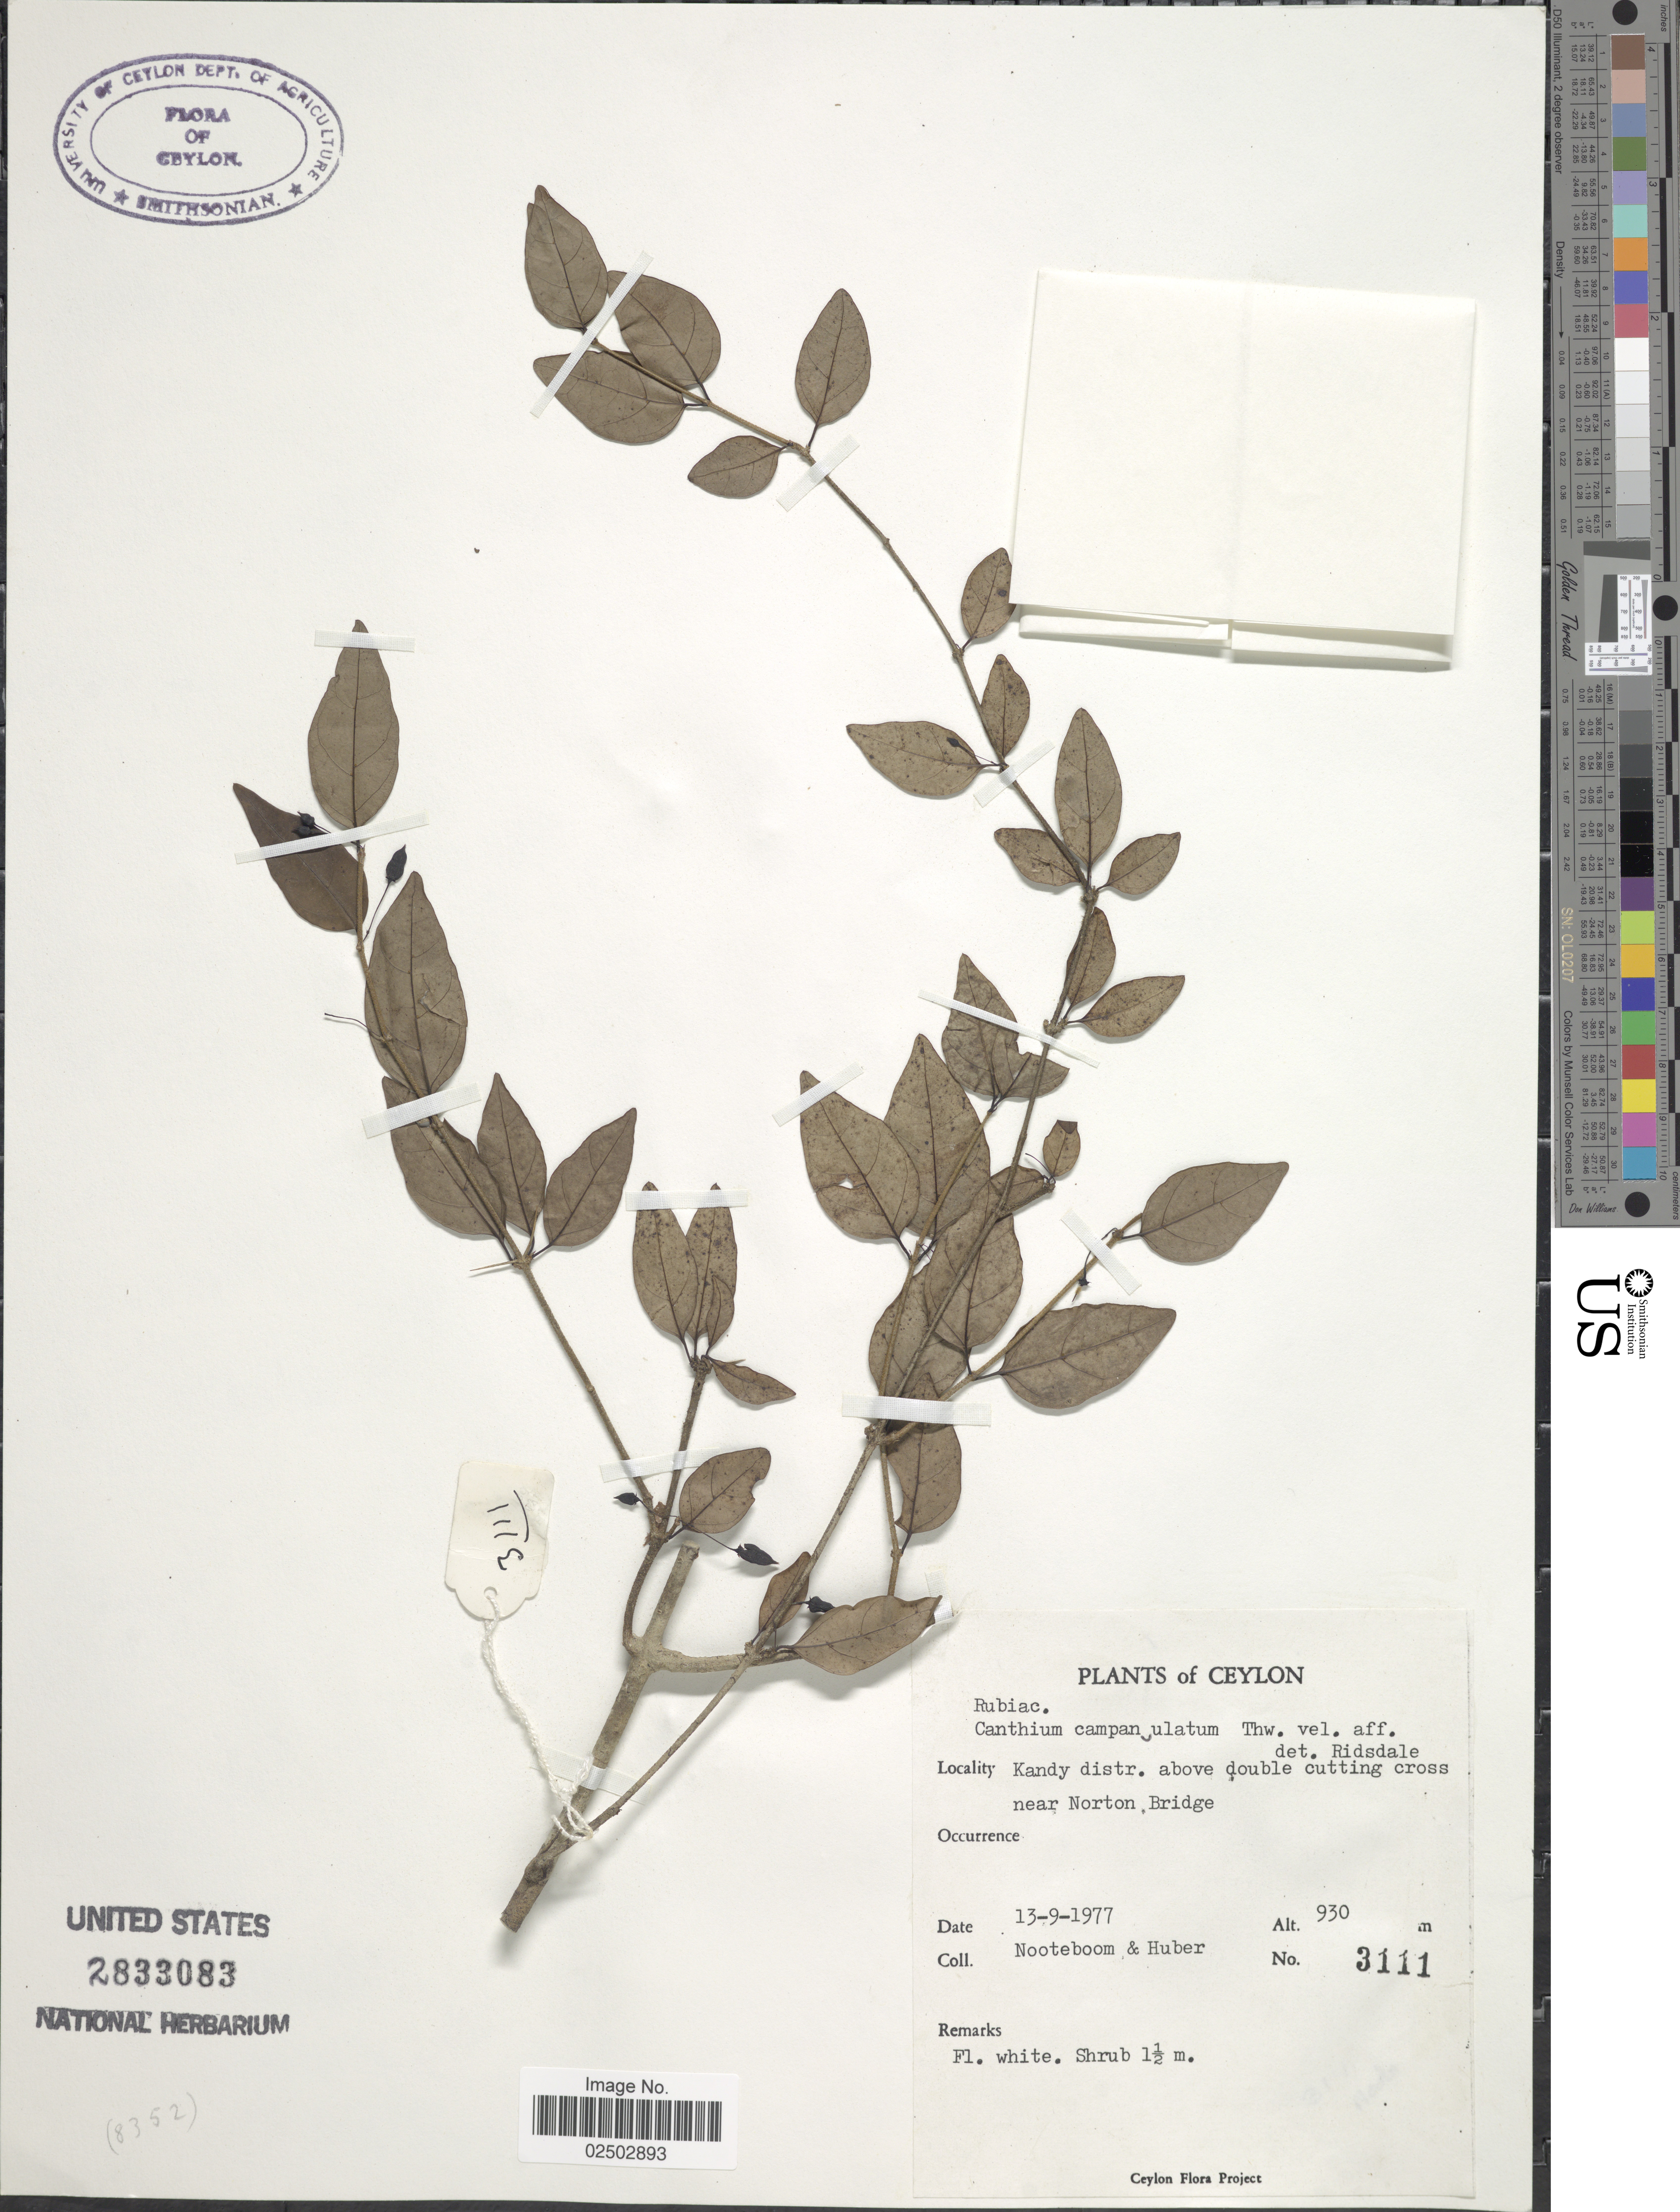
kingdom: Plantae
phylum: Tracheophyta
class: Magnoliopsida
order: Gentianales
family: Rubiaceae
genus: Canthium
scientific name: Canthium campanulatum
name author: Thwaites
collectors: Nooteboom, -- & Huber, --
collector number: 3111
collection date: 1977-09-13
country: Sri Lanka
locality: Ceylon, Kandy distr. above double cutting cross near Norton Bridge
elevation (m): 930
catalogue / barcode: US 2833083